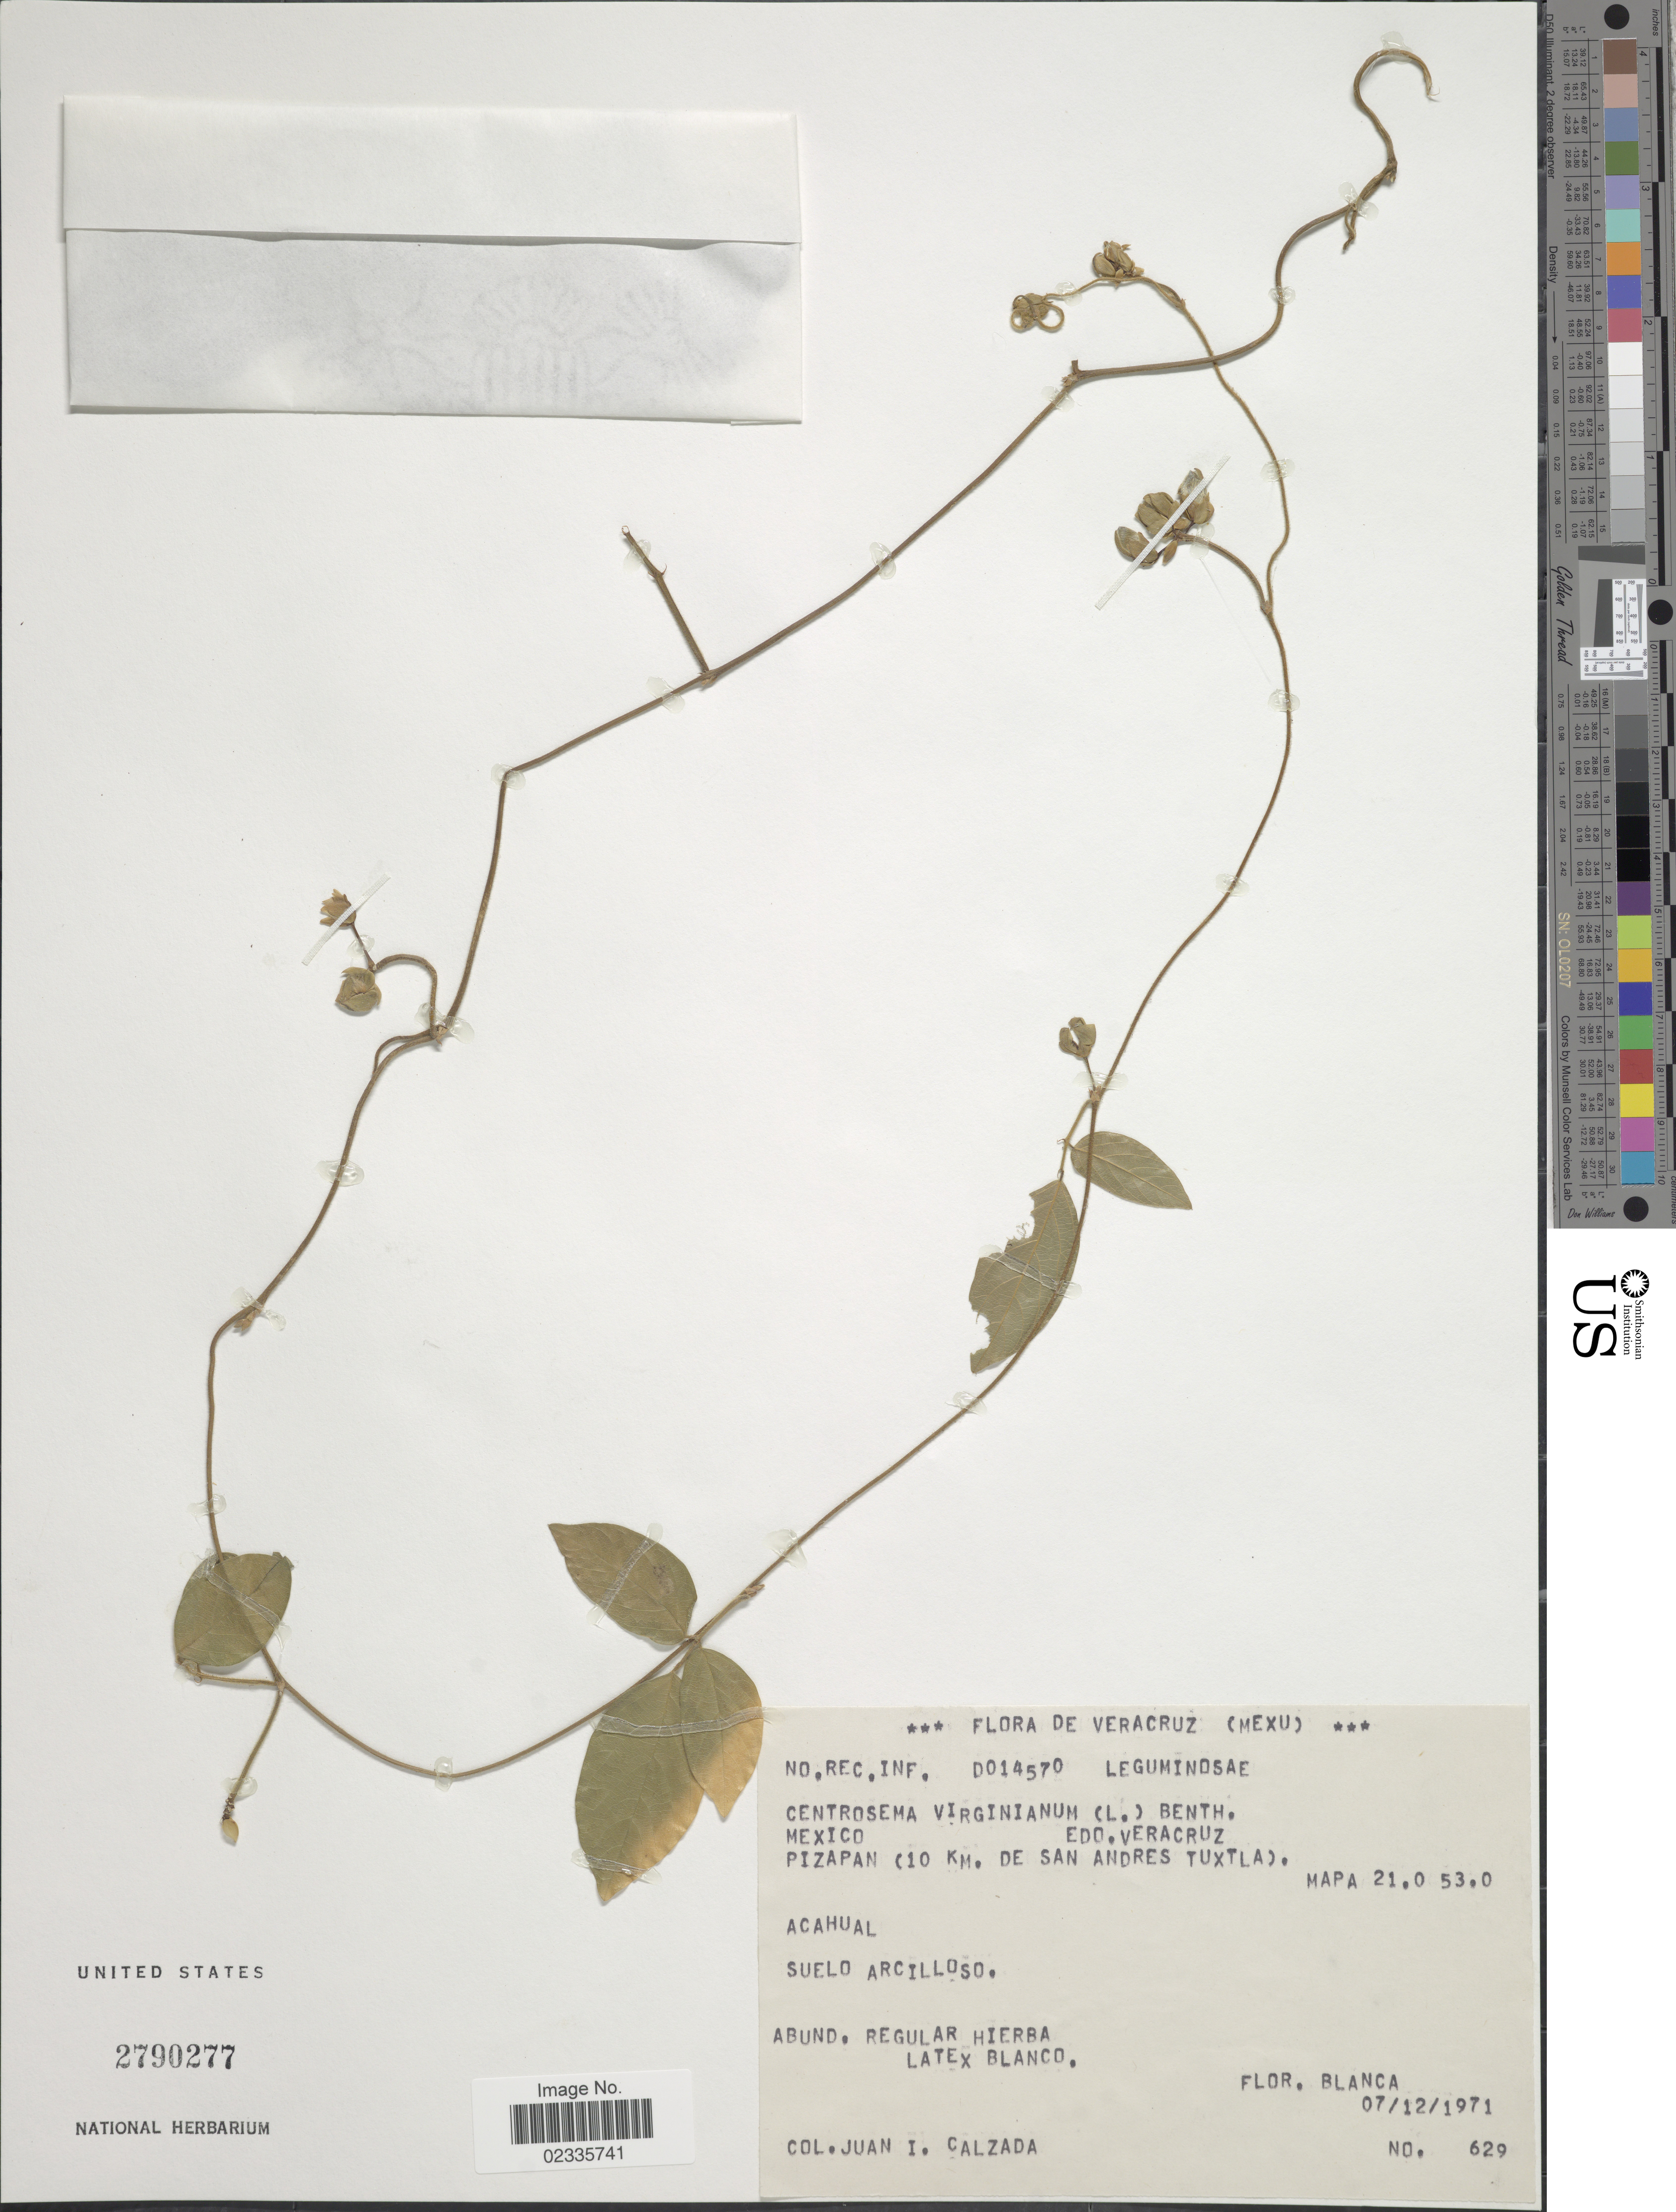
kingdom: Plantae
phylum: Tracheophyta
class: Magnoliopsida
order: Fabales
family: Fabaceae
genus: Centrosema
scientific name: Centrosema virginianum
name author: (L.) Benth.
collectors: J. I. Calzada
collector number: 629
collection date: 1971-12-07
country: Mexico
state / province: Veracruz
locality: Mexico. Edo. Veracruz. Pizapan (10 km. de San Andres Tuxtla). Acahual. Suelo Arcilloso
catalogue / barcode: US 2790277